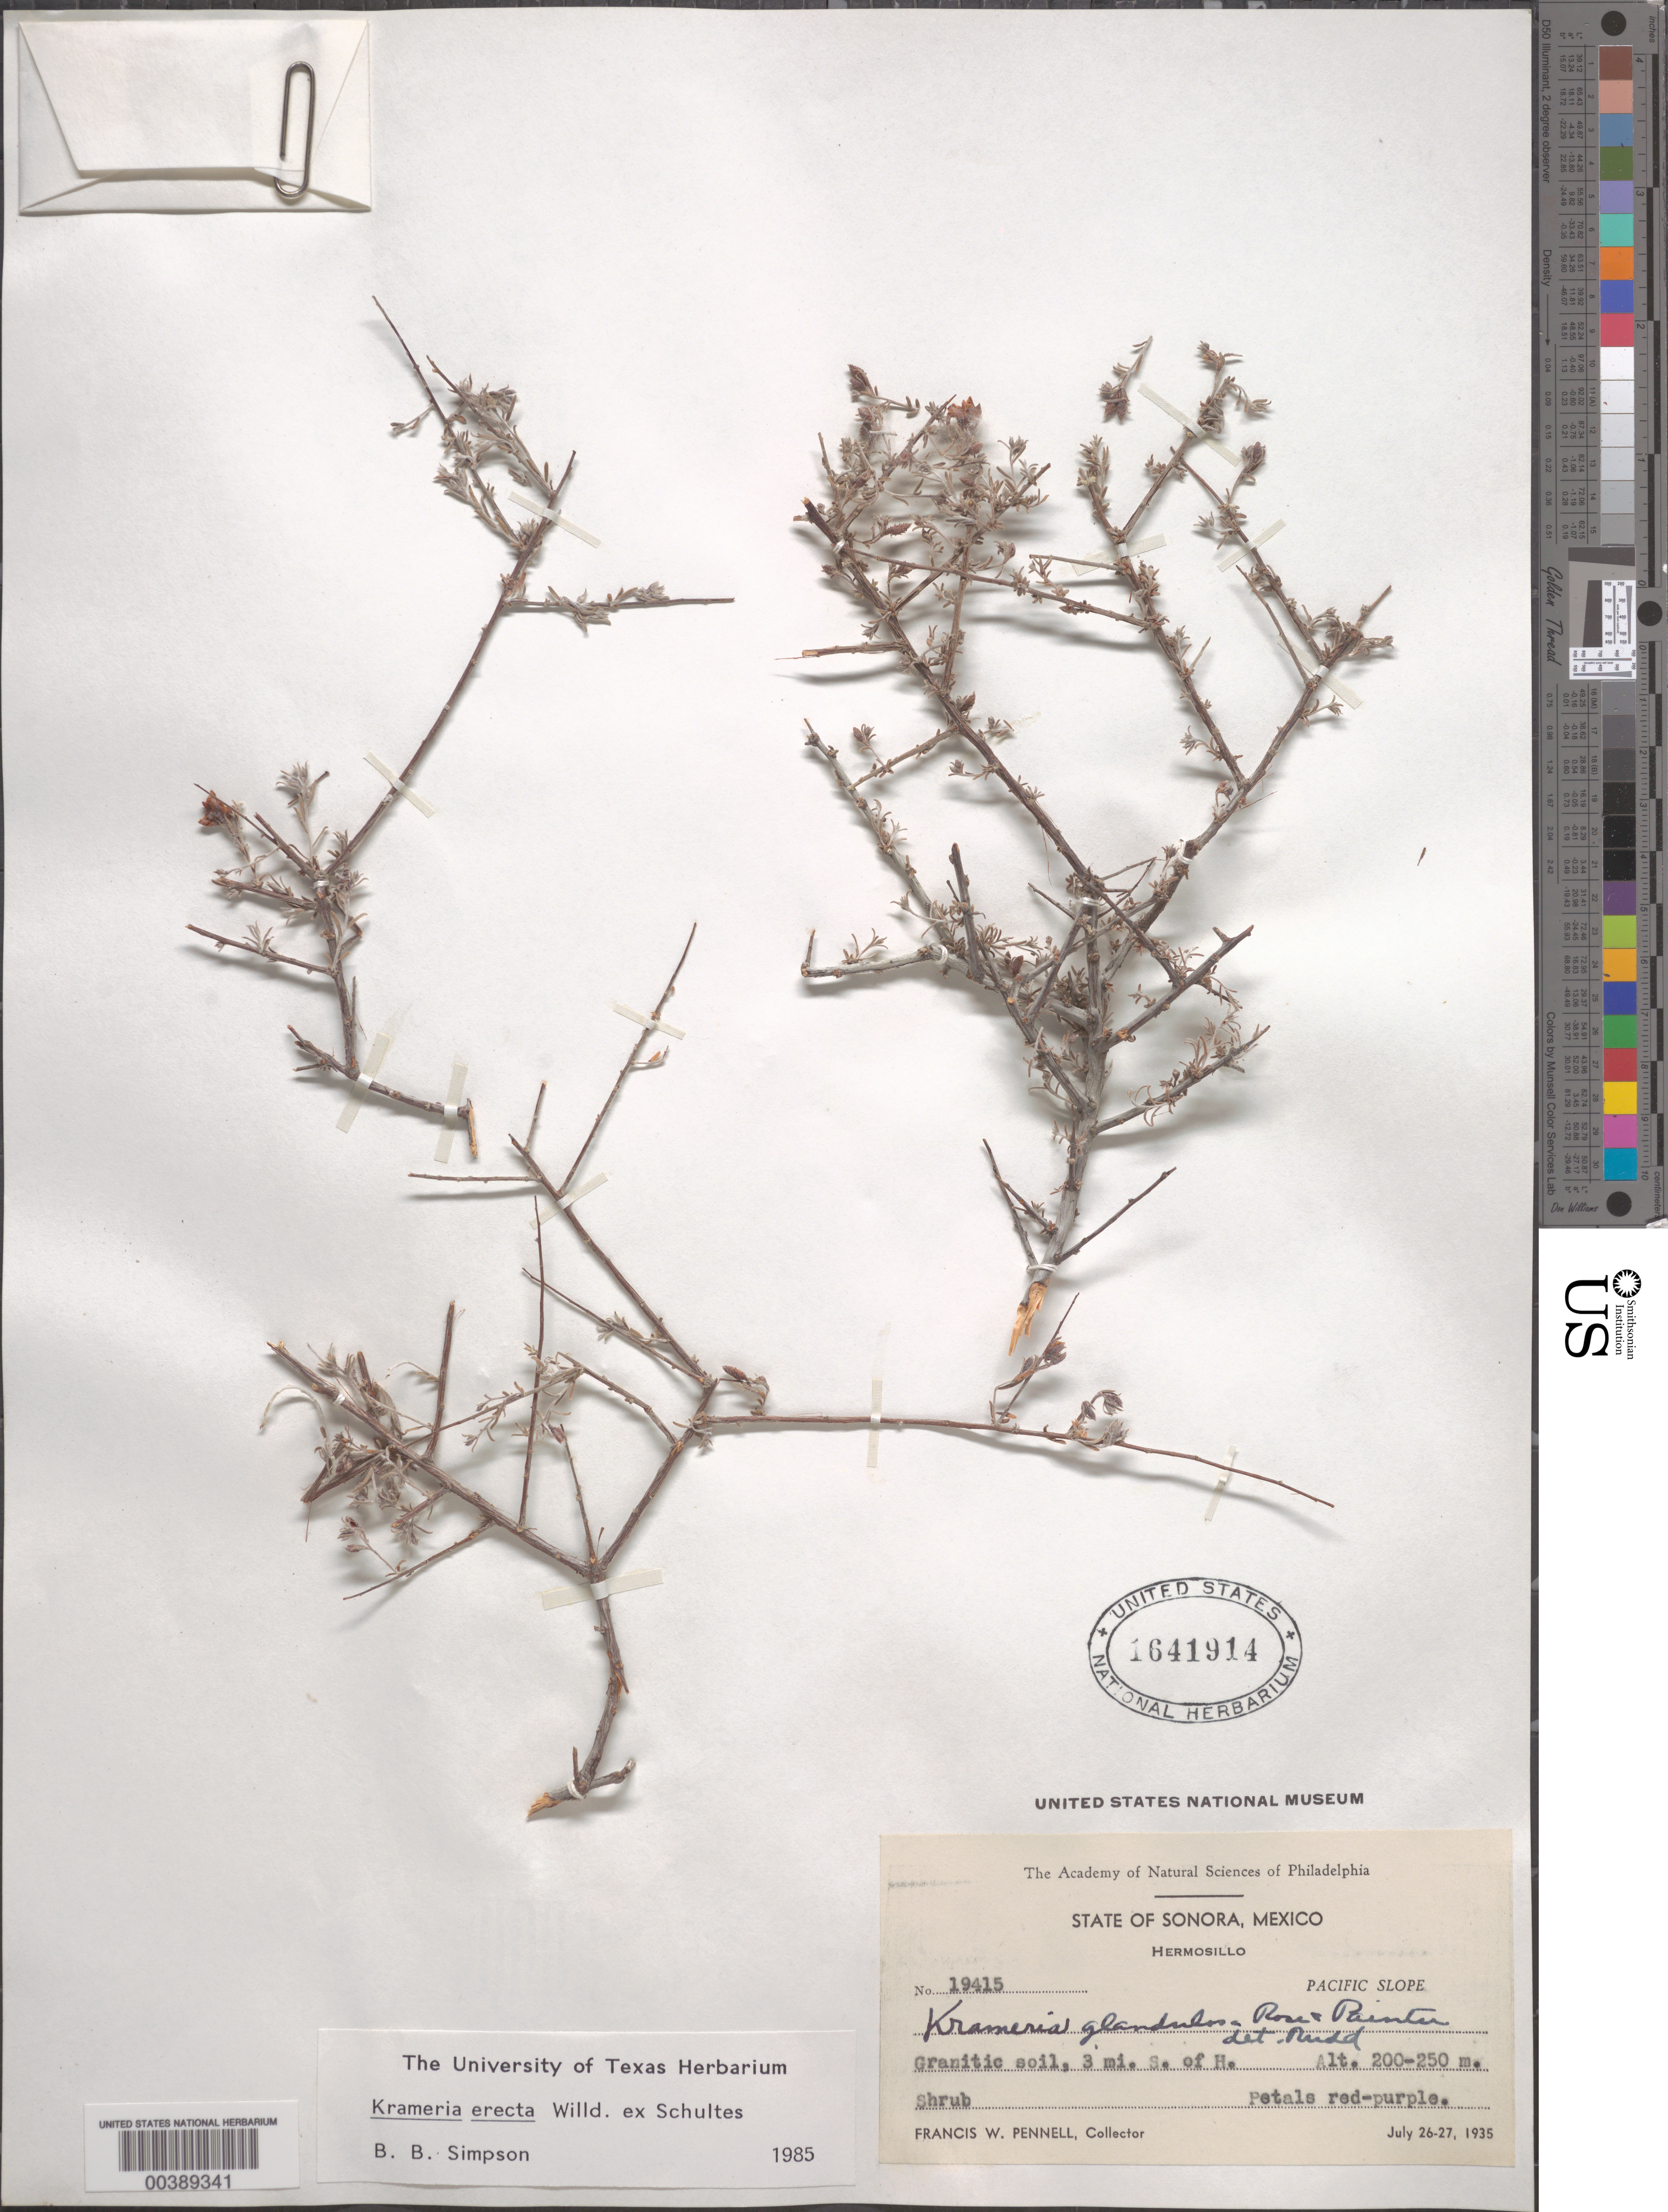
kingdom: Plantae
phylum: Tracheophyta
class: Magnoliopsida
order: Zygophyllales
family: Krameriaceae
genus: Krameria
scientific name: Krameria erecta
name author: Willd. ex Schult.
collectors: F. W. Pennell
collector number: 19415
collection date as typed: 26 Jul 1935 to 27 Jul 1935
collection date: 1935-07-26/1935-07-27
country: Mexico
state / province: Sonora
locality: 3 mi S of Hermosillo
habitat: Granitic soil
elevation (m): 200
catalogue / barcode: US 1641914